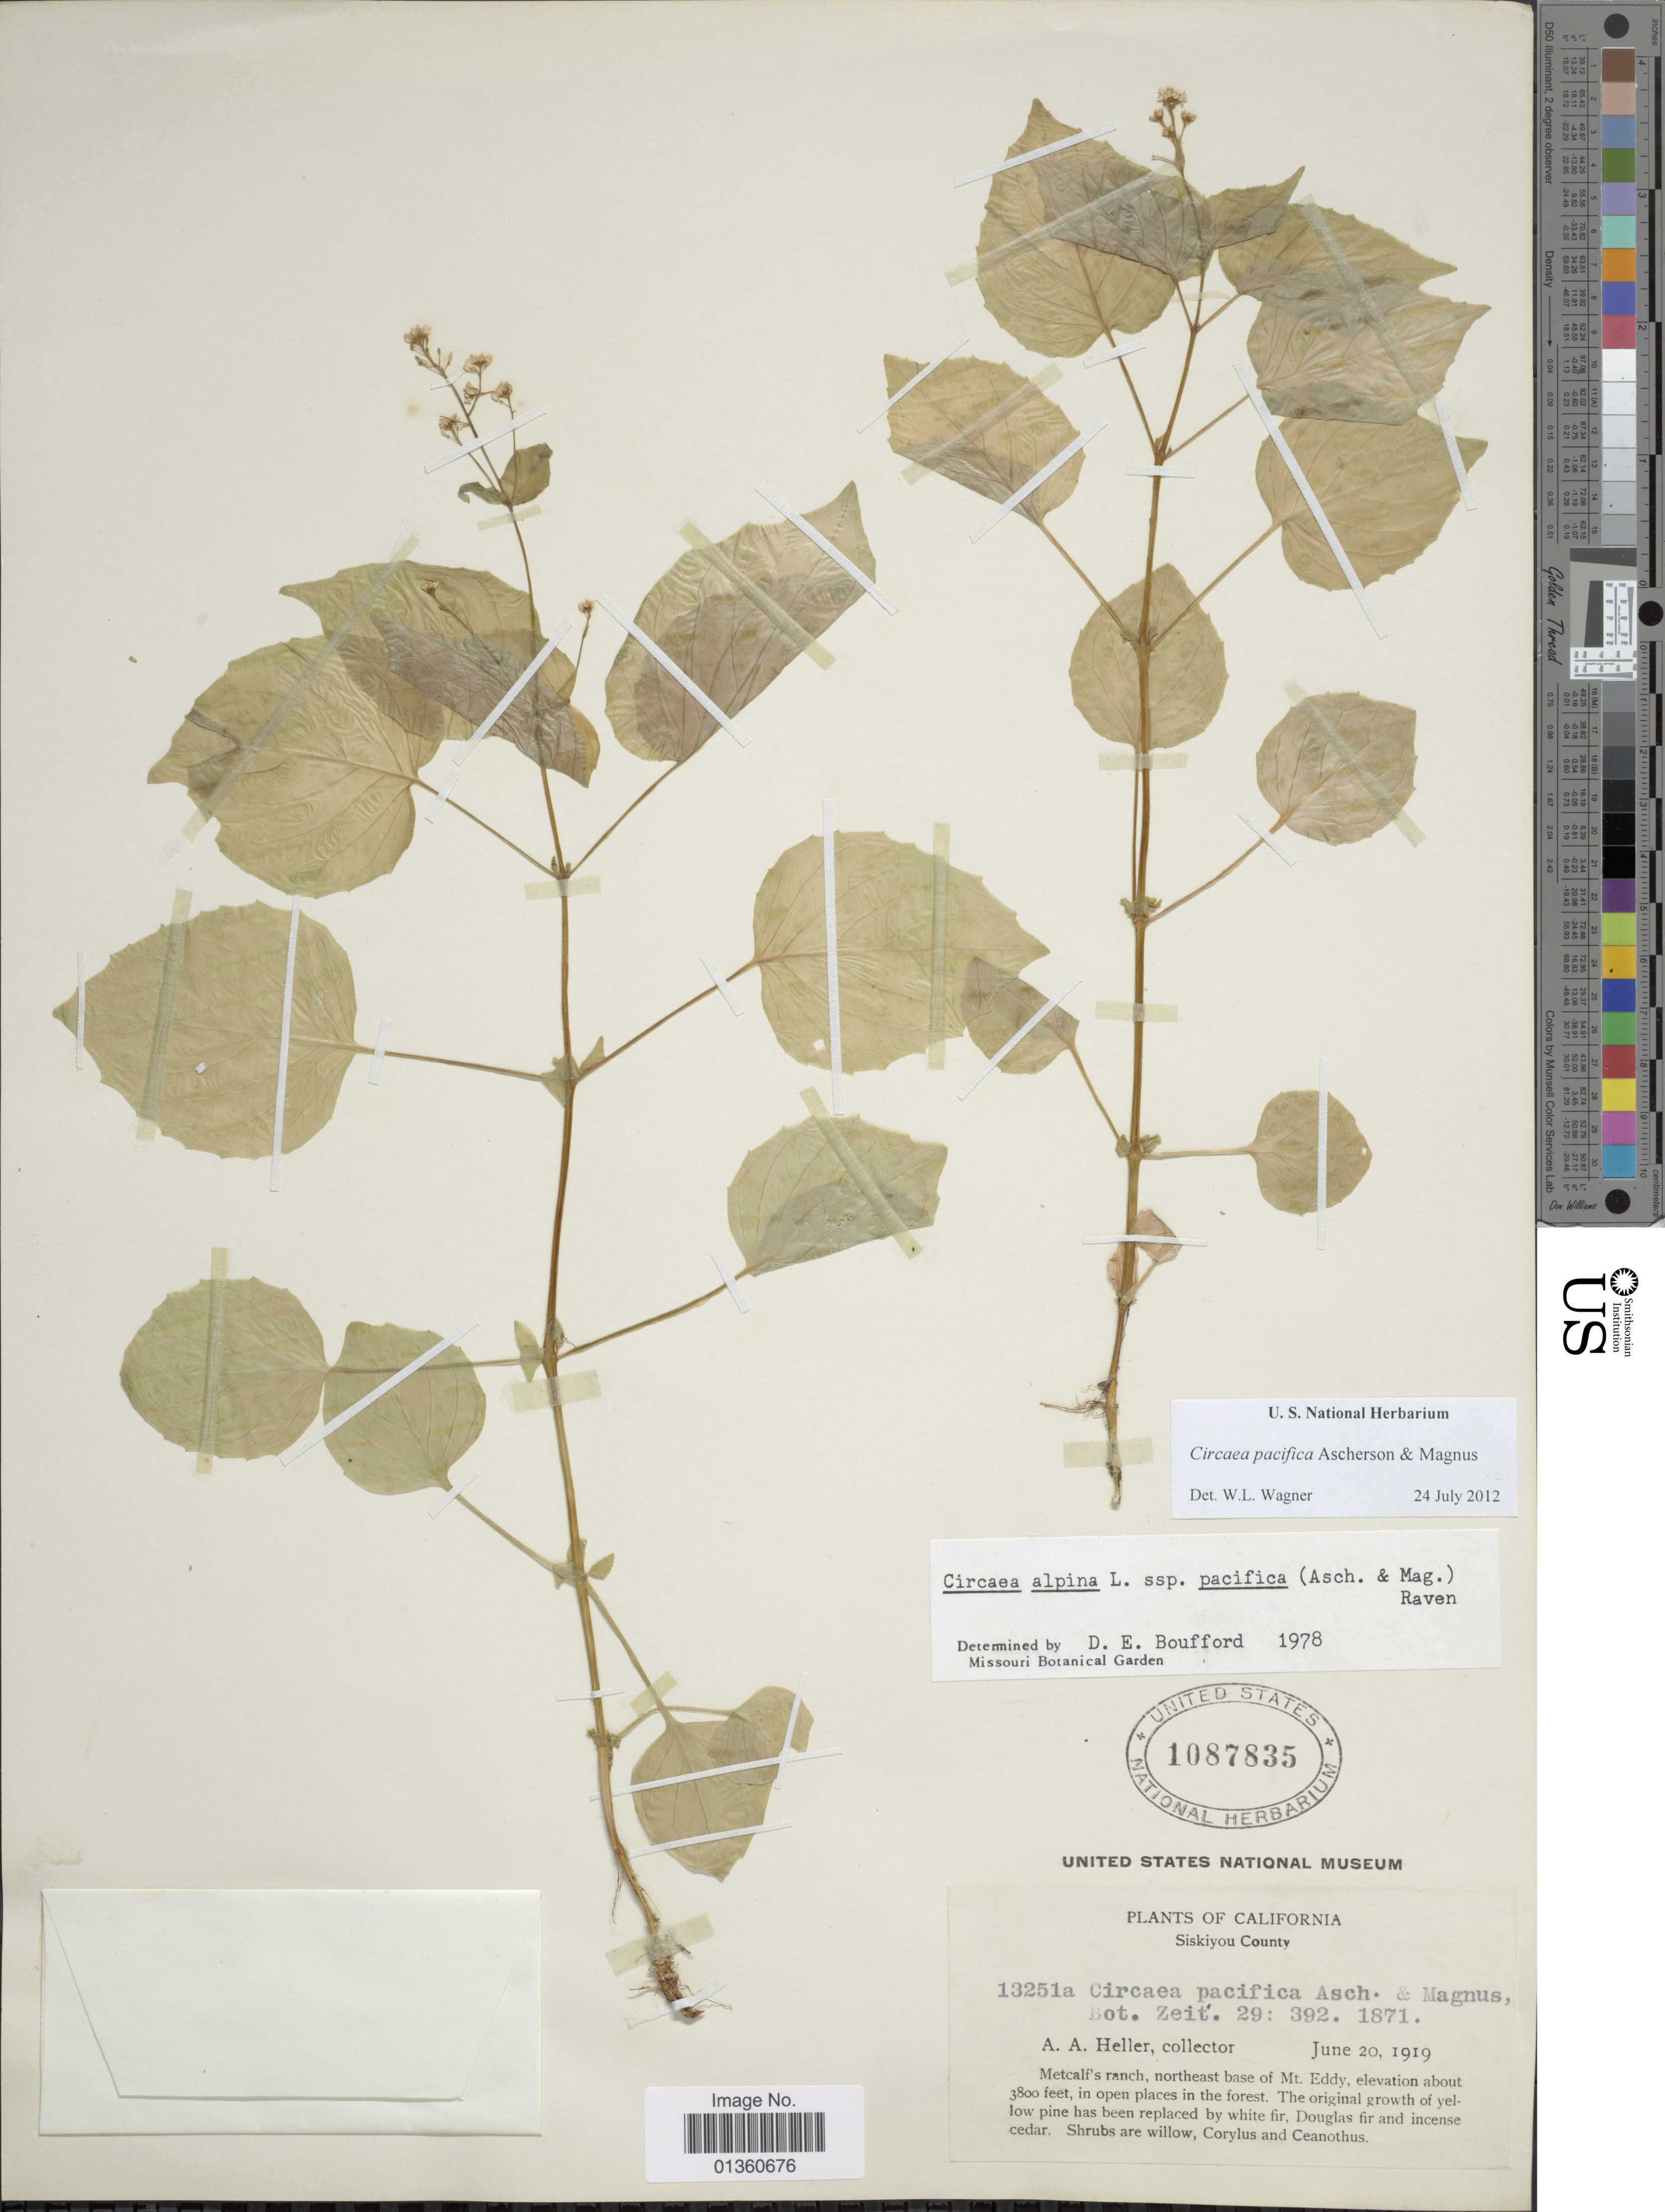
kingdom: Plantae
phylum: Tracheophyta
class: Magnoliopsida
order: Myrtales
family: Onagraceae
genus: Circaea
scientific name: Circaea pacifica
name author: Asch. & Magnus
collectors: A. A. Heller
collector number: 13251a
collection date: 1919-06-20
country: United States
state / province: California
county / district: Siskiyou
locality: Siskiyou County. Metcalf's ranch, northeast base of Mt. Eddy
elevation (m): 1158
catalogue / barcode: US 1087835